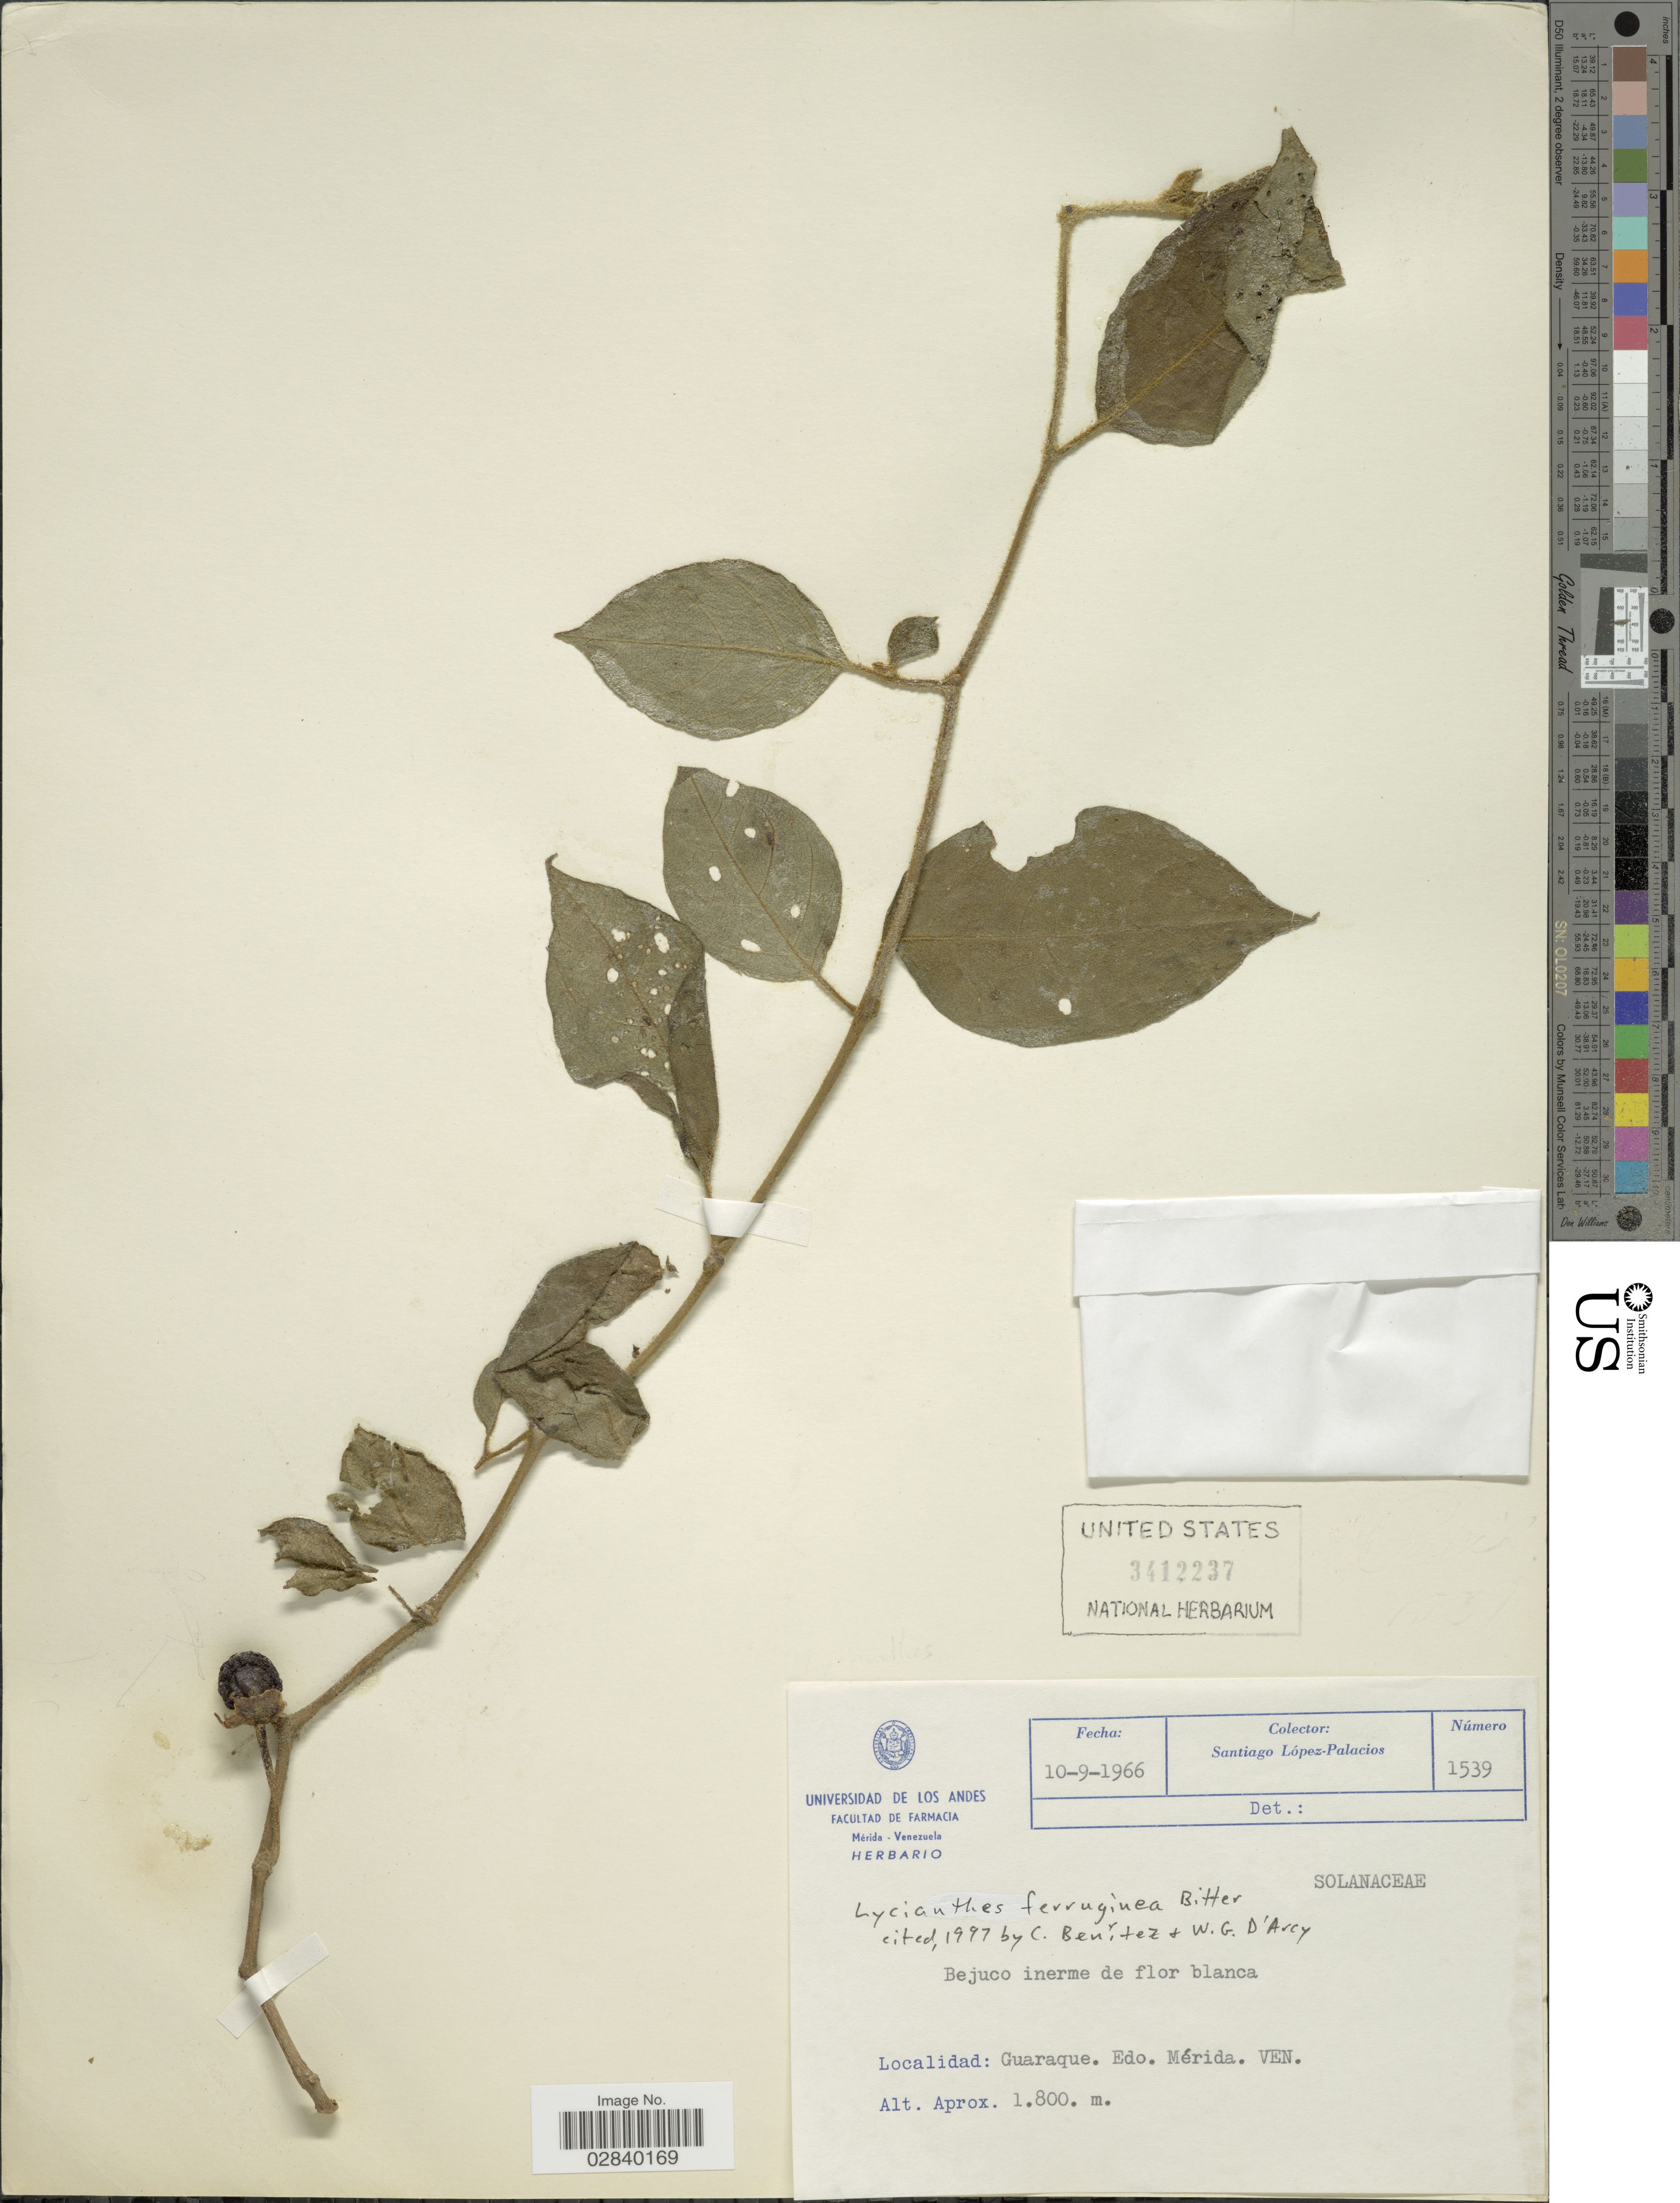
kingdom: Plantae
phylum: Tracheophyta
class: Magnoliopsida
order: Solanales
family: Solanaceae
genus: Lycianthes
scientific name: Lycianthes ferruginea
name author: Bitter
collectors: S. López-Palacios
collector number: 1539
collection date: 1966-09-10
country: Venezuela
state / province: Mérida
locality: Guaraque.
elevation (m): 1800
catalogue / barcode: US 3412237